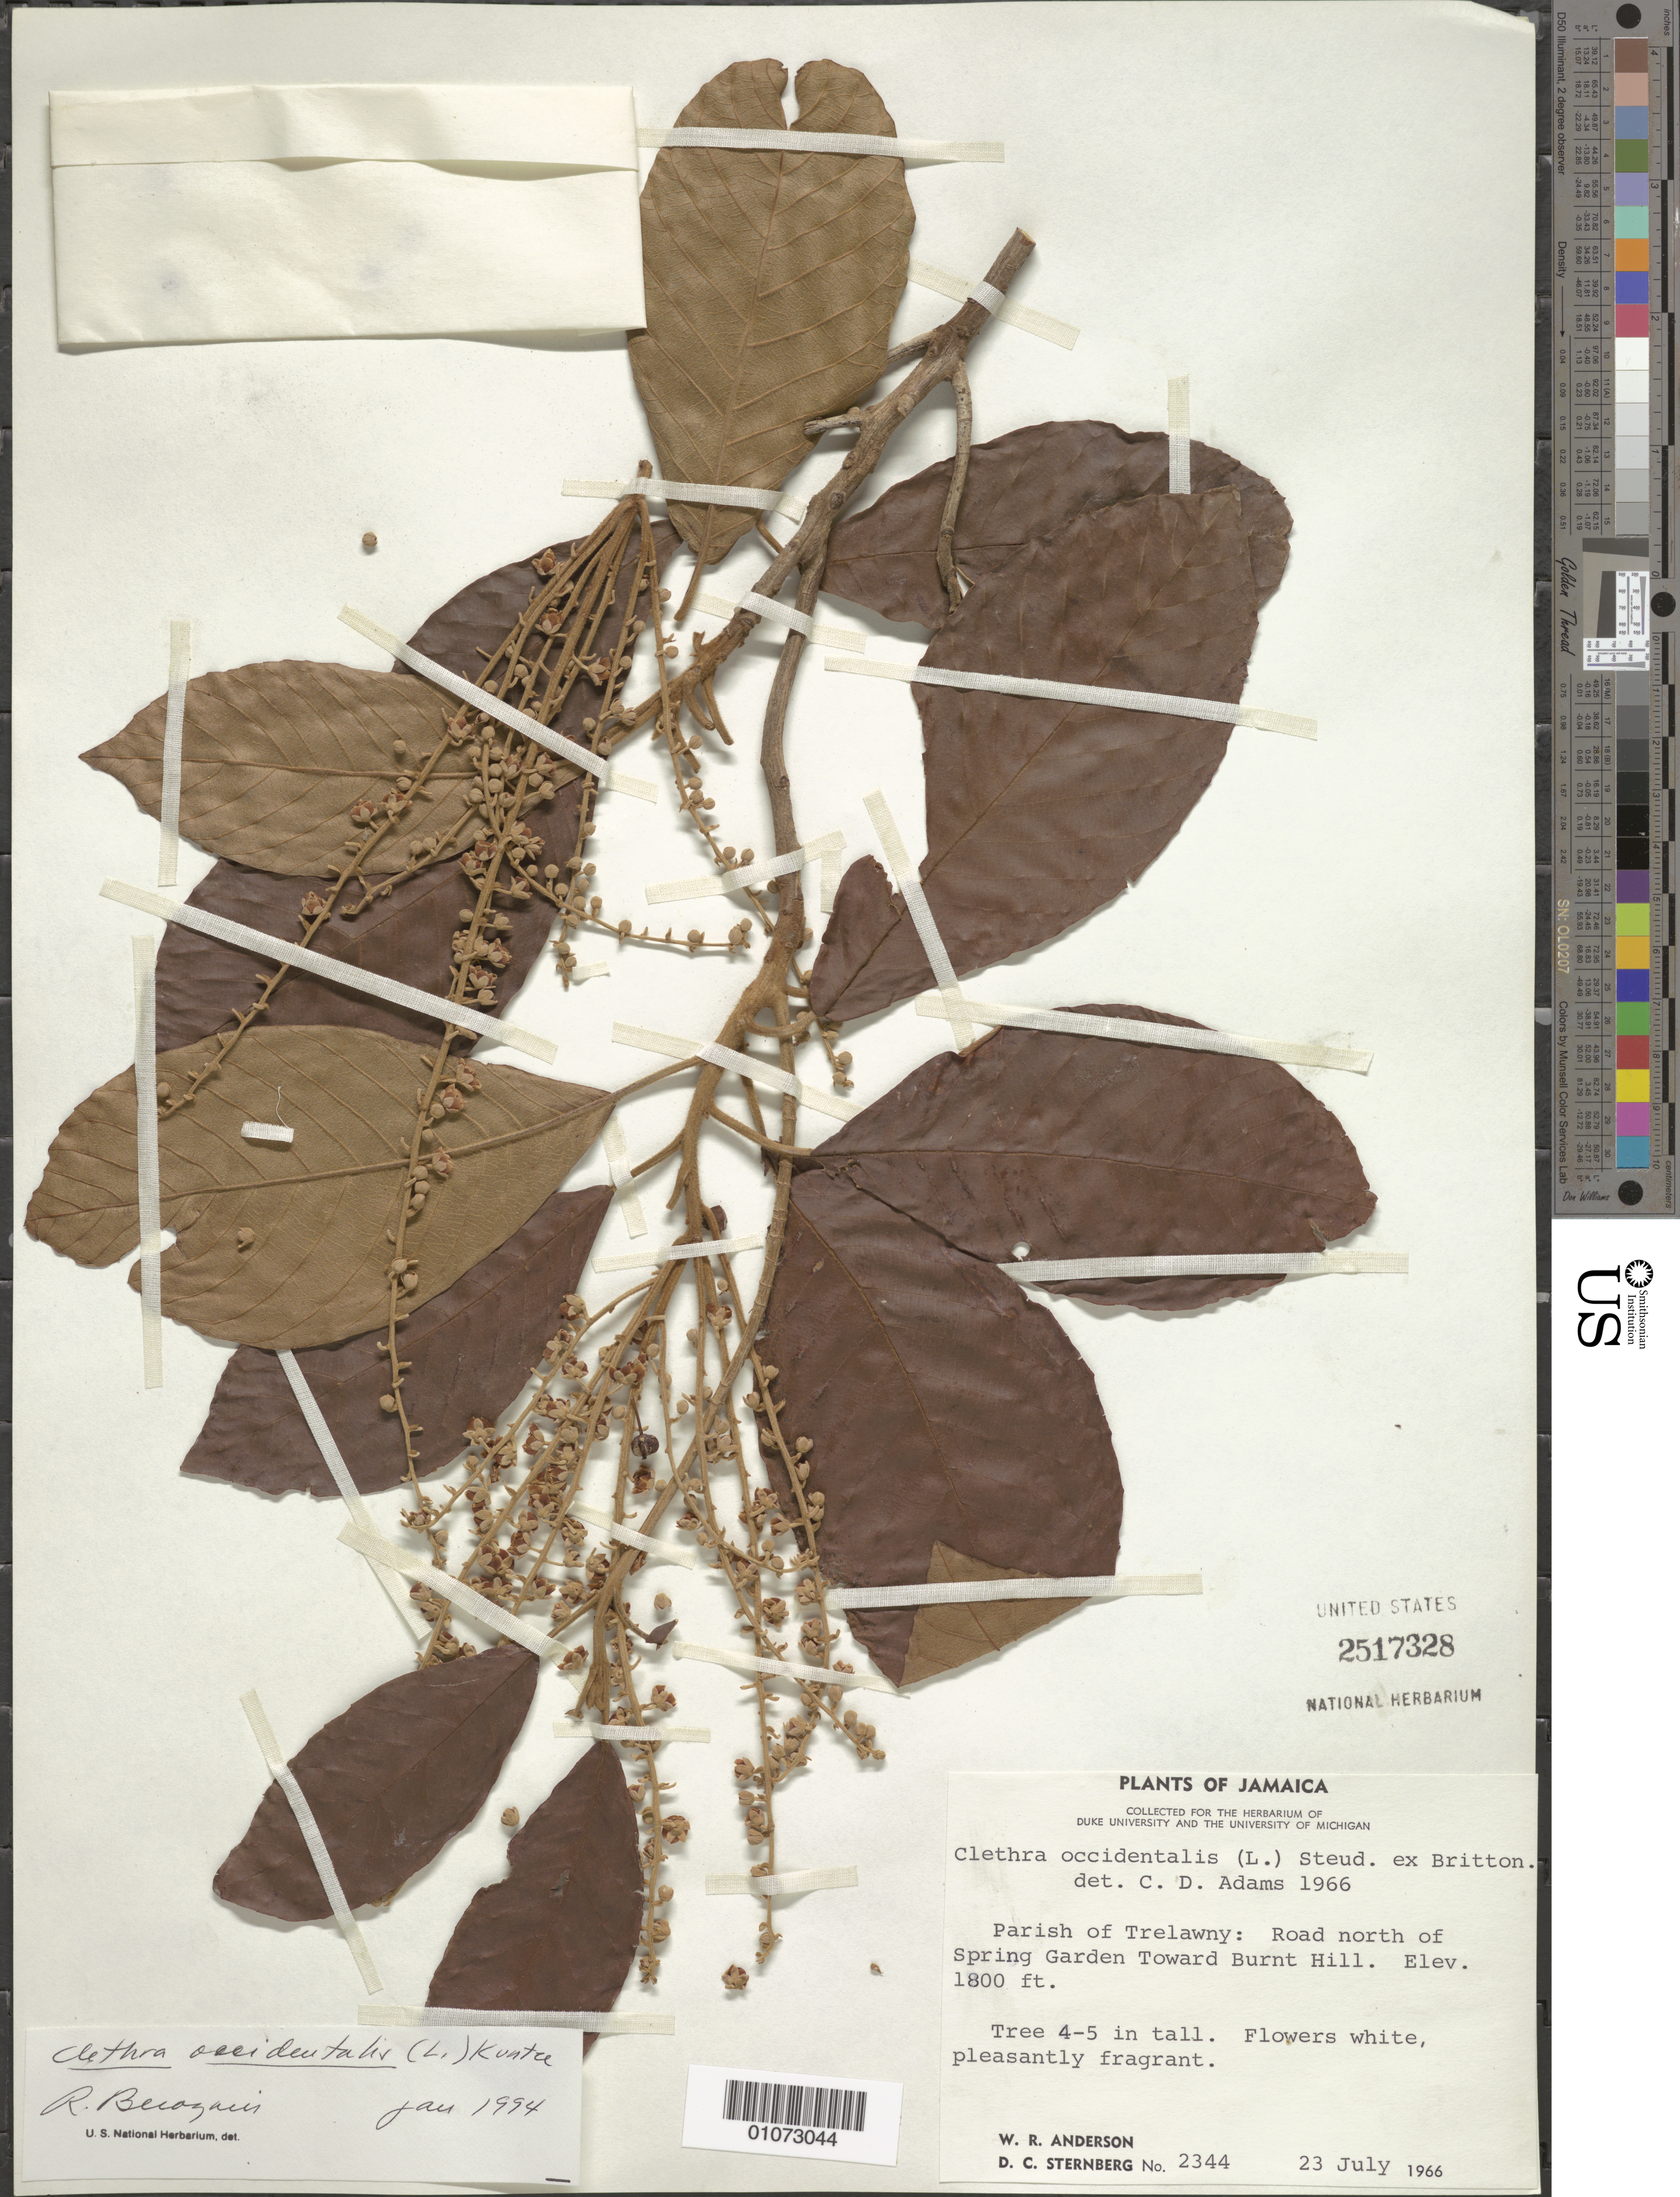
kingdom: Plantae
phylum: Tracheophyta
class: Magnoliopsida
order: Ericales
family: Clethraceae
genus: Clethra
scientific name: Clethra occidentalis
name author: (L.) Kuntze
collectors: W. R. Anderson & D. Sternberg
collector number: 2344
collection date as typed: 23 Jul 1966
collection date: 1966-07-23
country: Jamaica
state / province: Trelawny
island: Jamaica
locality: Road north of Spring Garden toward Burnt Hill.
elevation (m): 549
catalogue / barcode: US 2517328